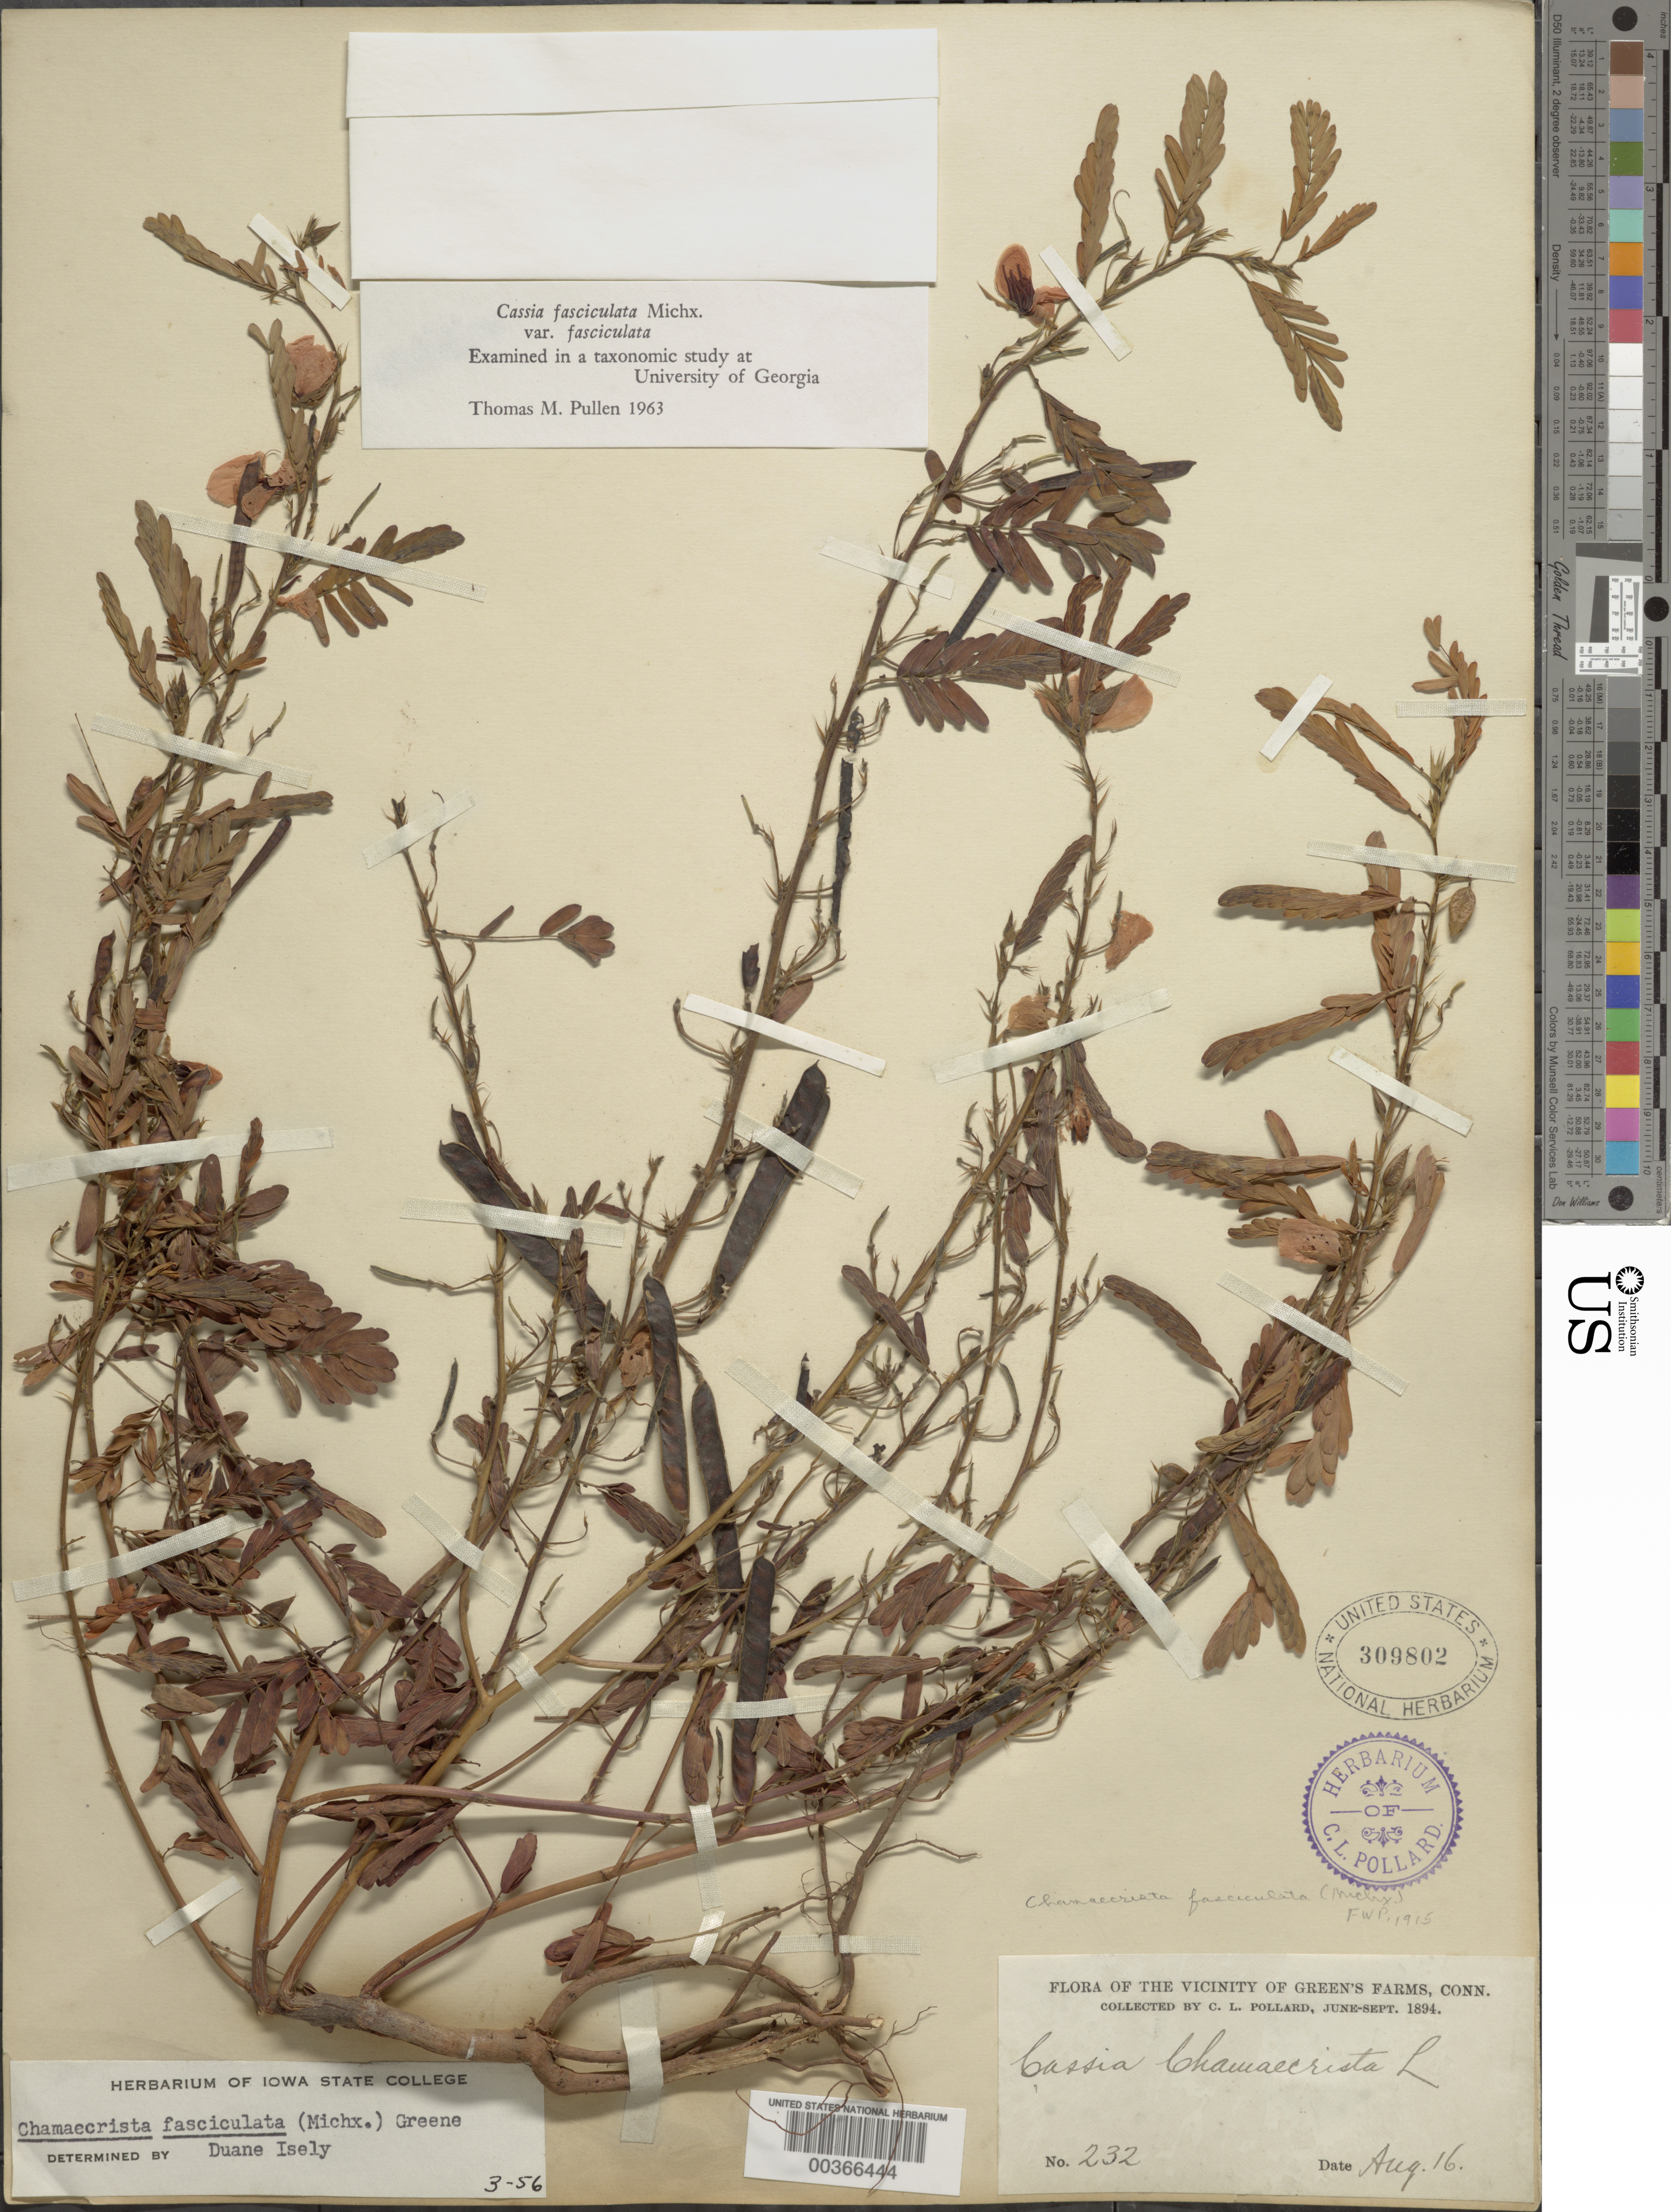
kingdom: Plantae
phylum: Tracheophyta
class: Magnoliopsida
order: Fabales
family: Fabaceae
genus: Chamaecrista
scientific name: Chamaecrista fasciculata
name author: (Michx.) Greene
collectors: C. L. Pollard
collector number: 232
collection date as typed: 16 Aug 1894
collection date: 1894-08-16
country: United States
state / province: Connecticut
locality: Vicinity of green's farms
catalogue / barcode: US 309802